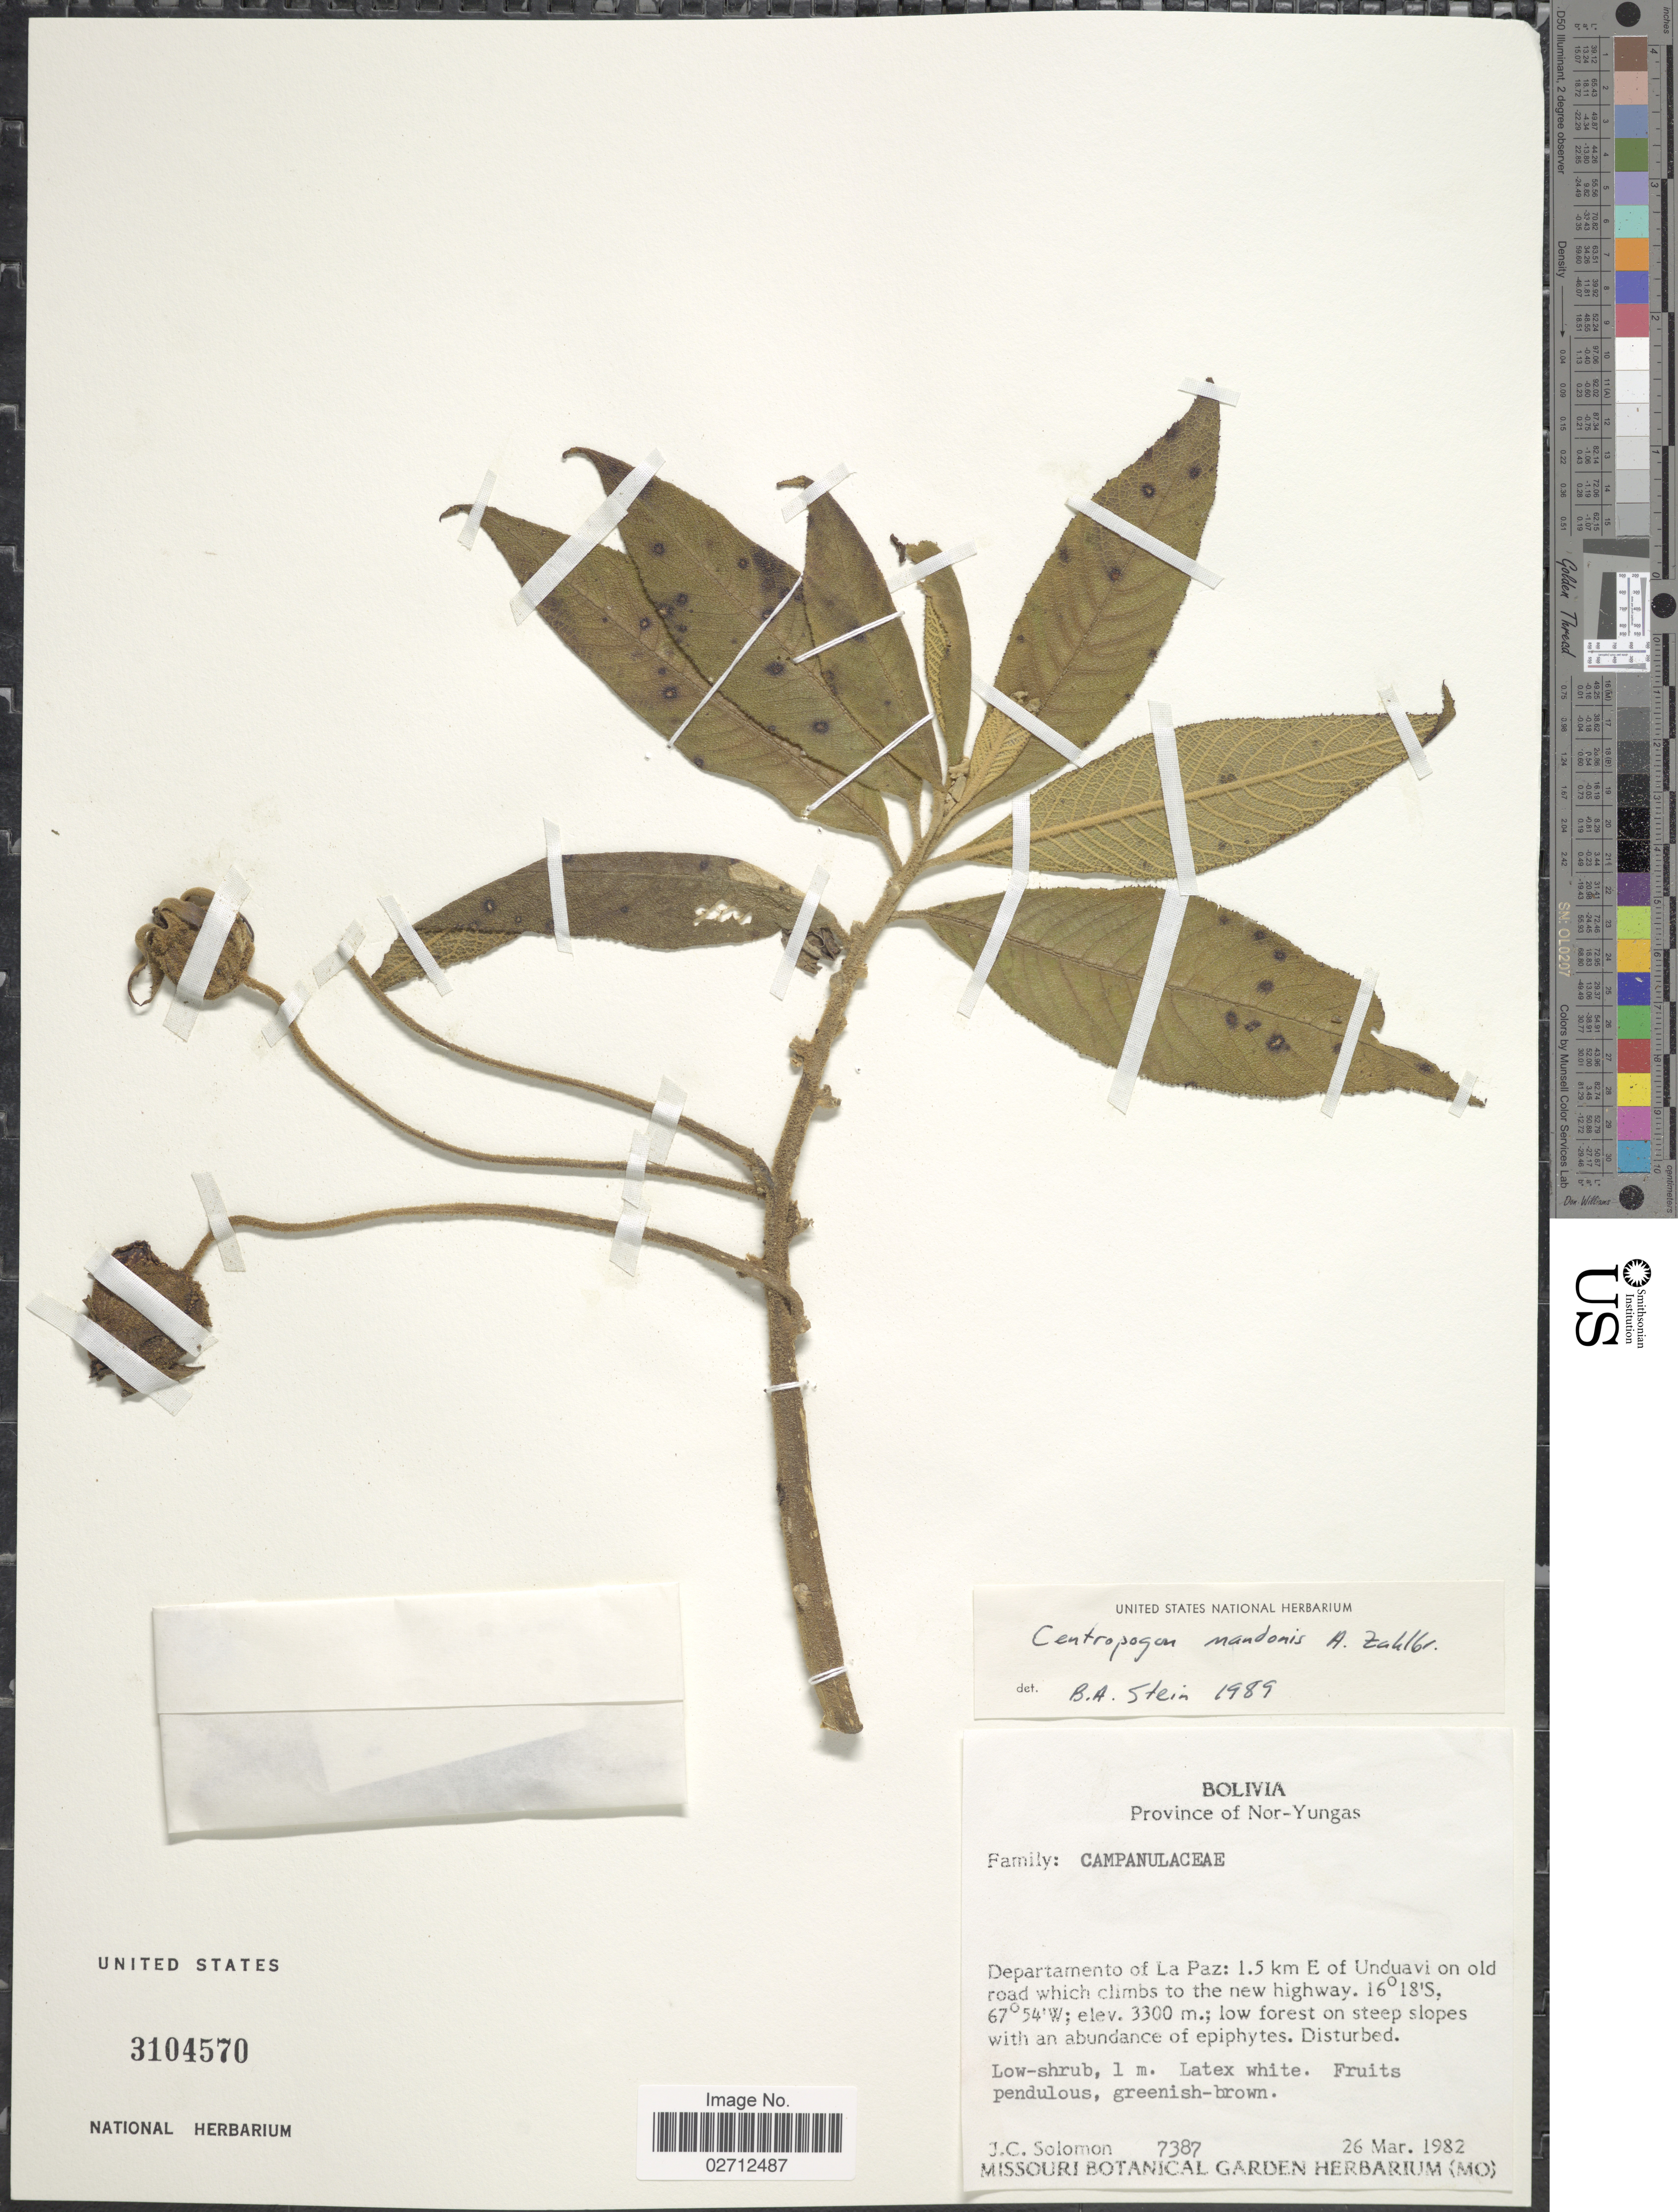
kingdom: Plantae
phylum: Tracheophyta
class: Magnoliopsida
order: Asterales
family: Campanulaceae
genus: Centropogon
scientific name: Centropogon mandonis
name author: Zahlbr.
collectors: J. C. Solomon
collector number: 7387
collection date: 1982-03-26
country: Bolivia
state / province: La Paz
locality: Province of Nor-Yungas, Departamento of La Paz: 1.5 km E of Unduavi on old road wich climbs to the new highway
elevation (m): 3300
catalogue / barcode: US 3104570